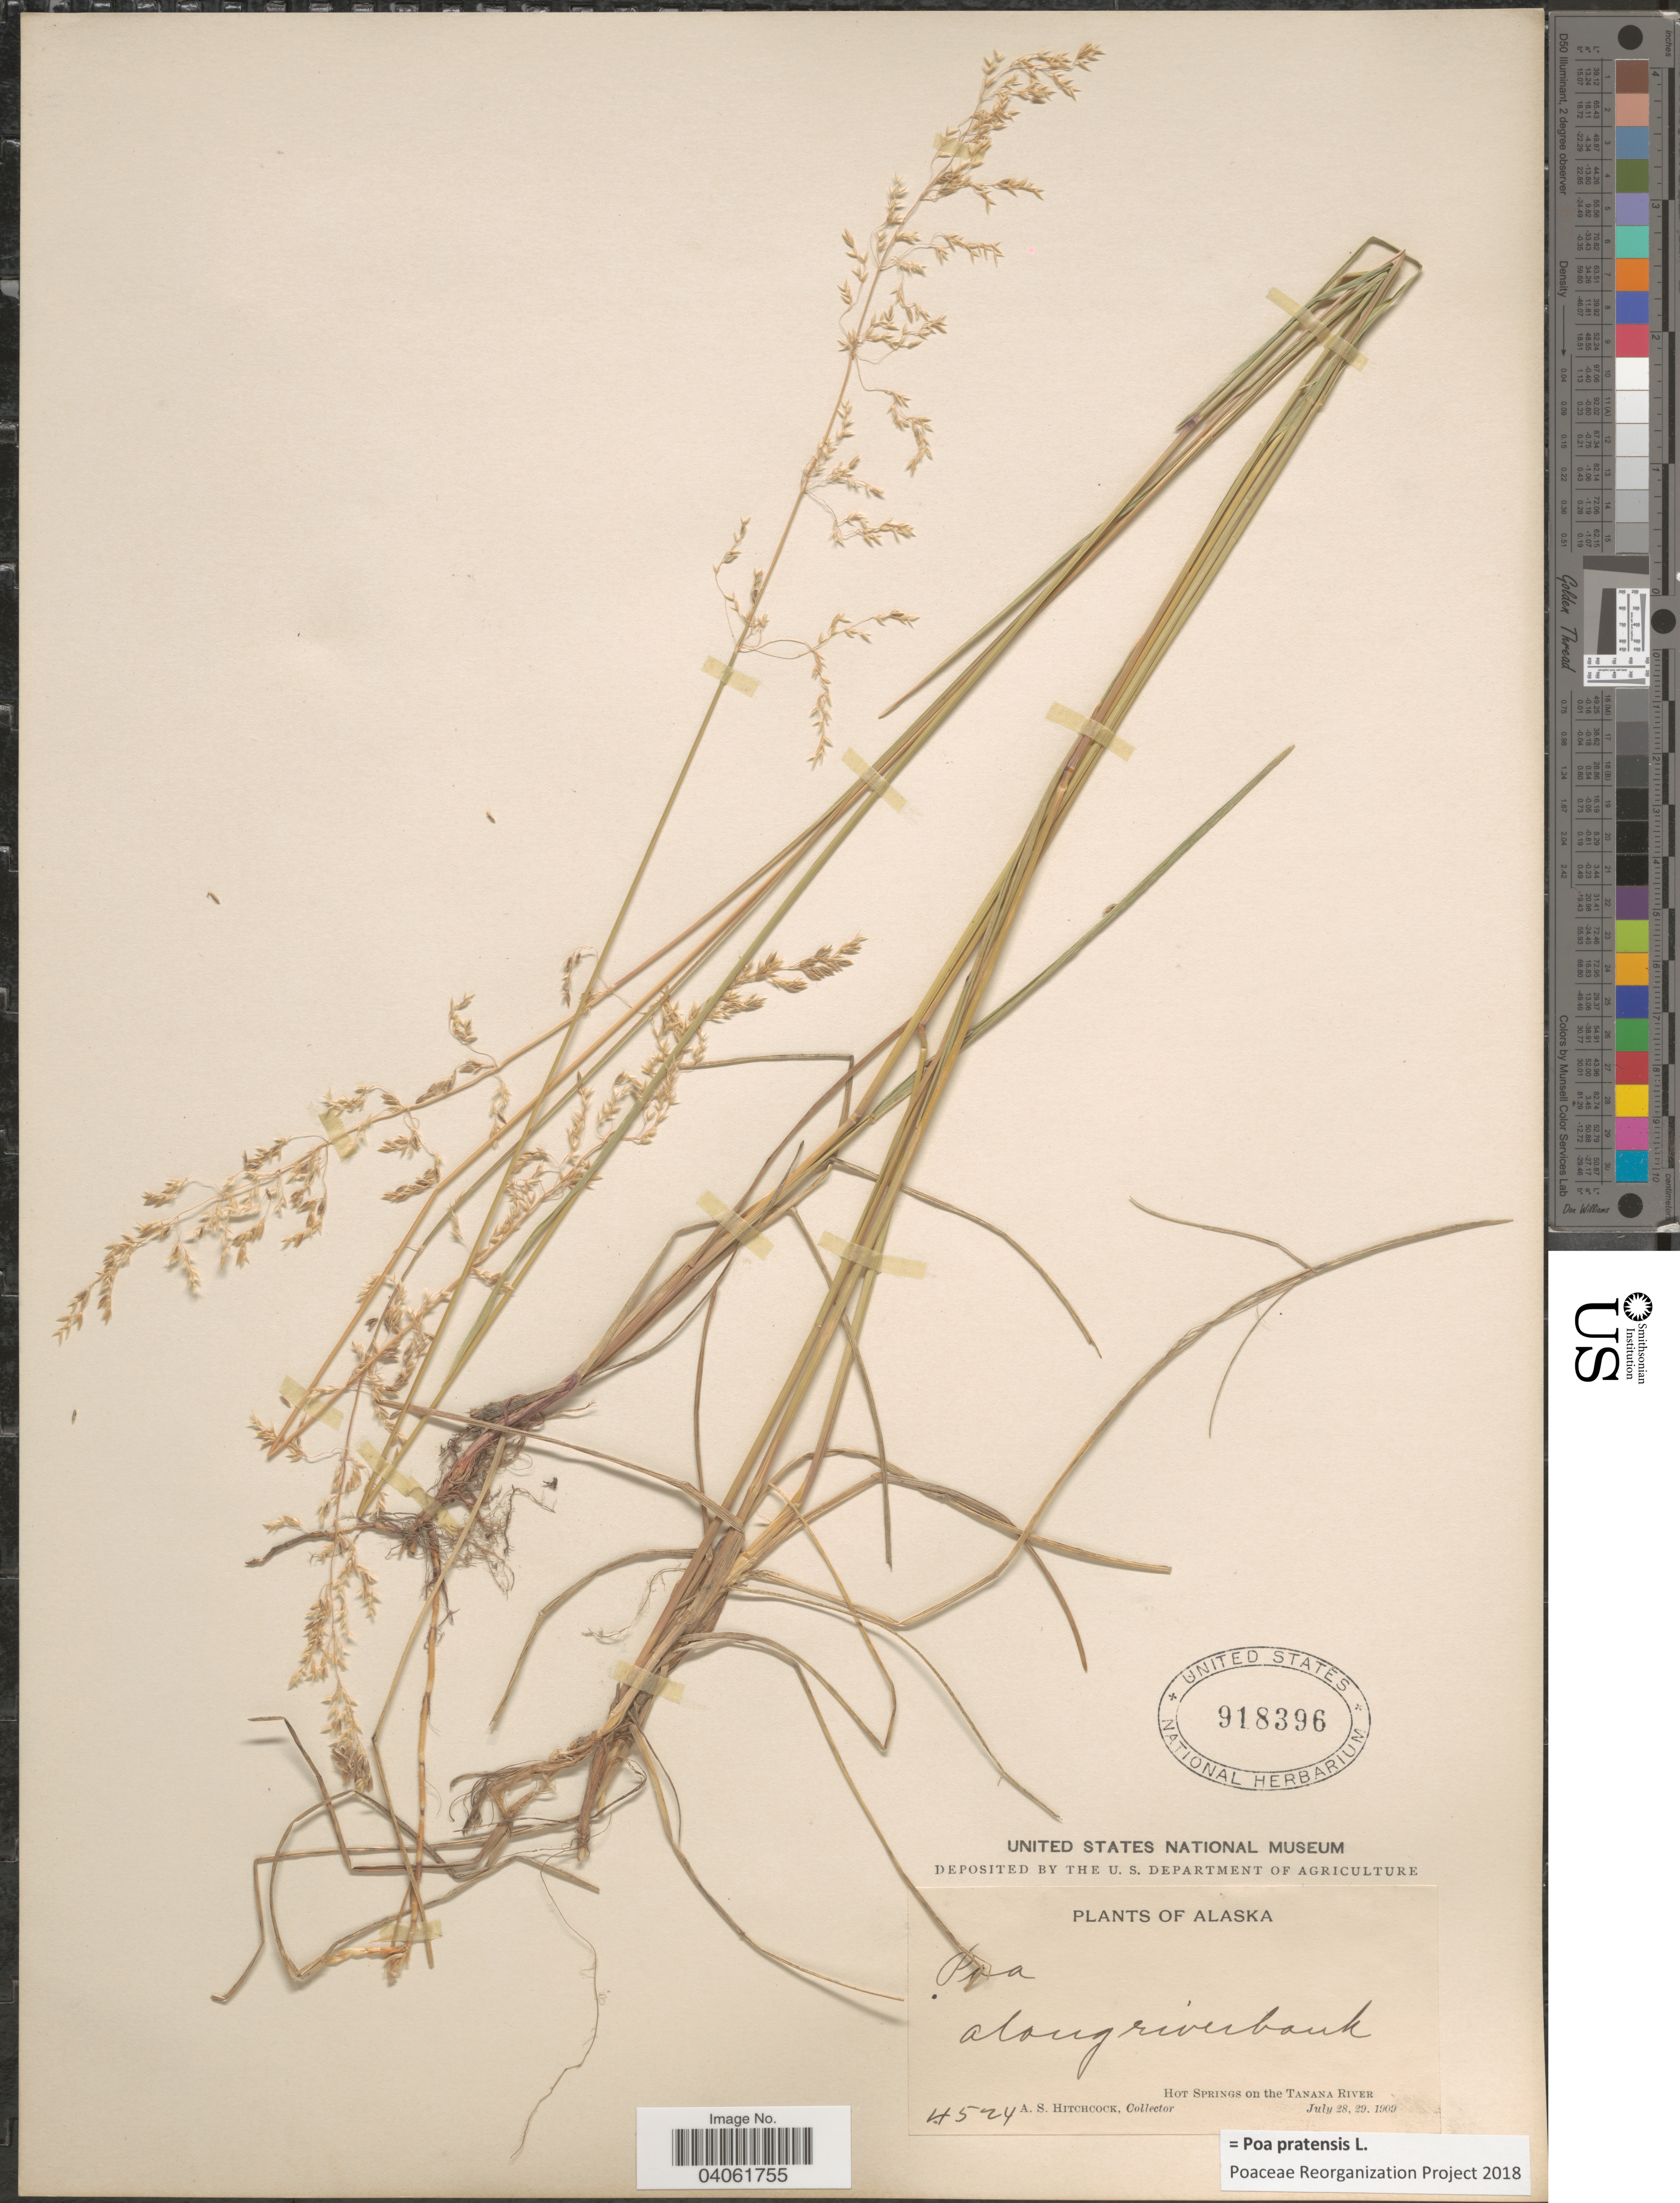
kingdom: Plantae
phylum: Tracheophyta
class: Liliopsida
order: Poales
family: Poaceae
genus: Poa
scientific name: Poa pratensis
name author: L.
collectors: A. S. Hitchcock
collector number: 4524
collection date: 1909-07-28/1909-07-29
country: United States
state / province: Alaska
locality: Hot Springs on the Tanana River.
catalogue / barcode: US 918396